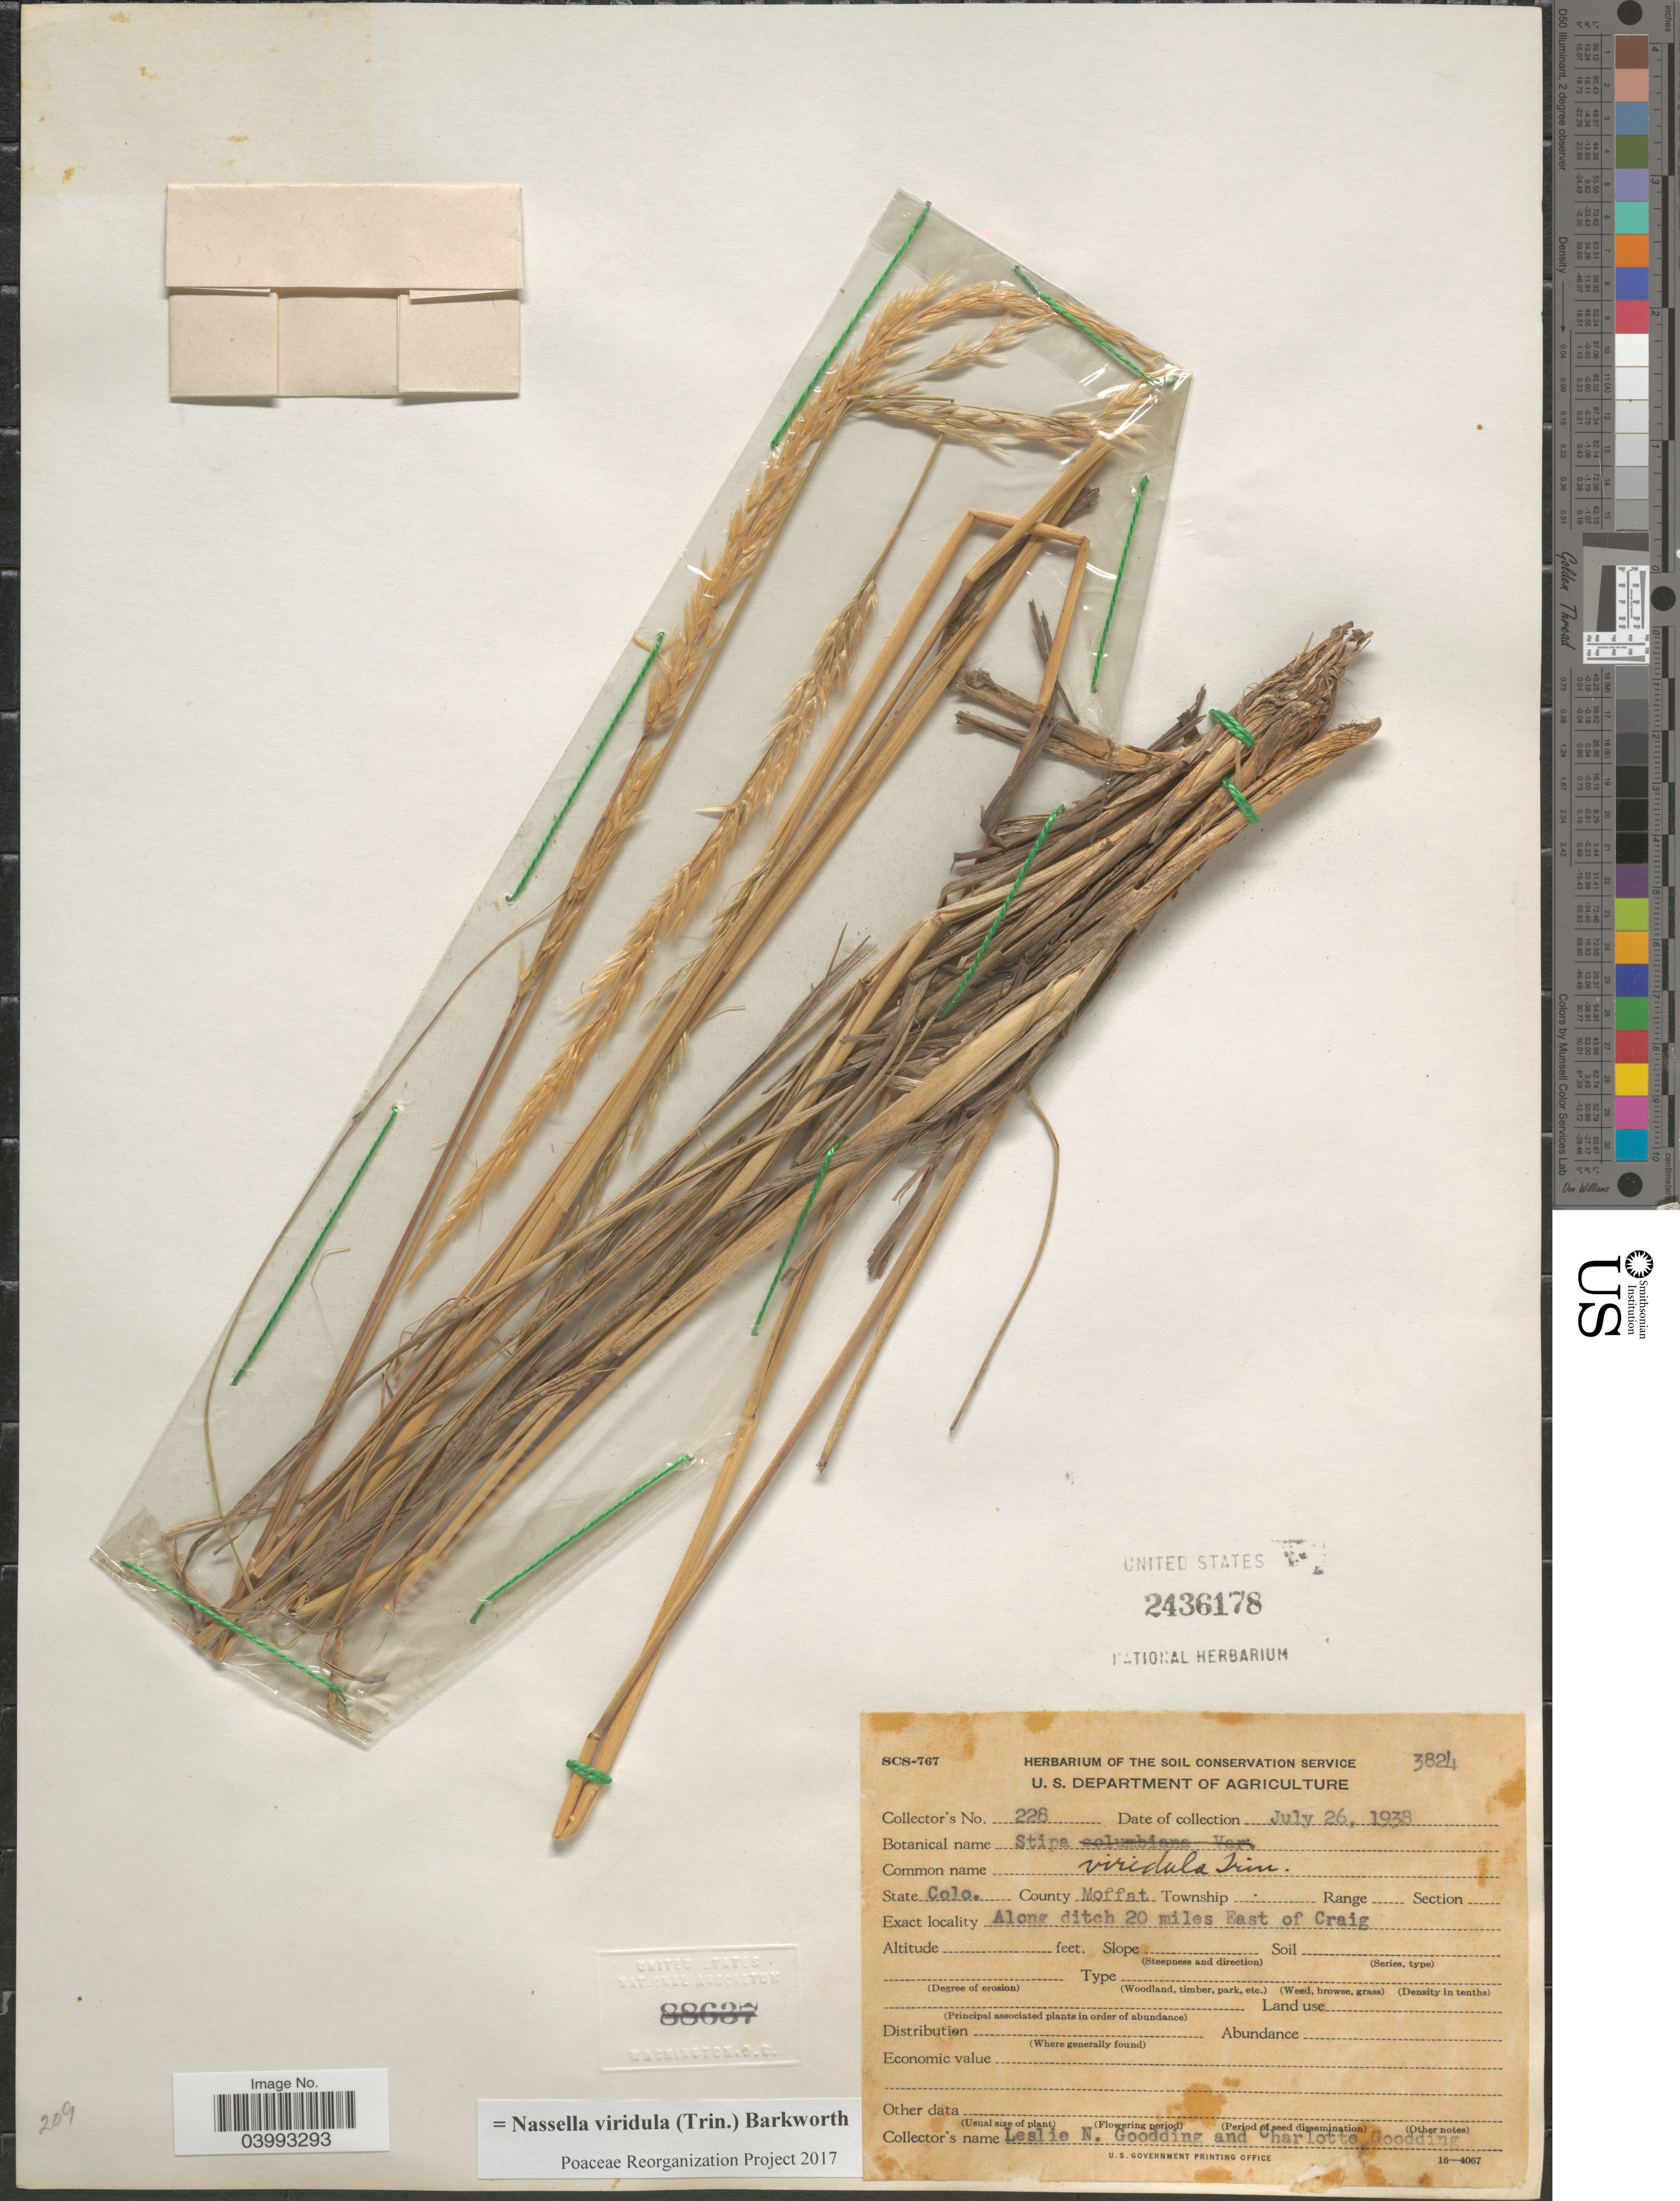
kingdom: Plantae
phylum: Tracheophyta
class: Liliopsida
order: Poales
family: Poaceae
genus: Nassella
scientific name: Nassella viridula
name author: (Trin.) Barkworth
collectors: L. N. Goodding & C. Goodding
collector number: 228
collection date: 1938-07-26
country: United States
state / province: Colorado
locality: County Moffat. Along ditch 20 miles East of Craig.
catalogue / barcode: US 2436178